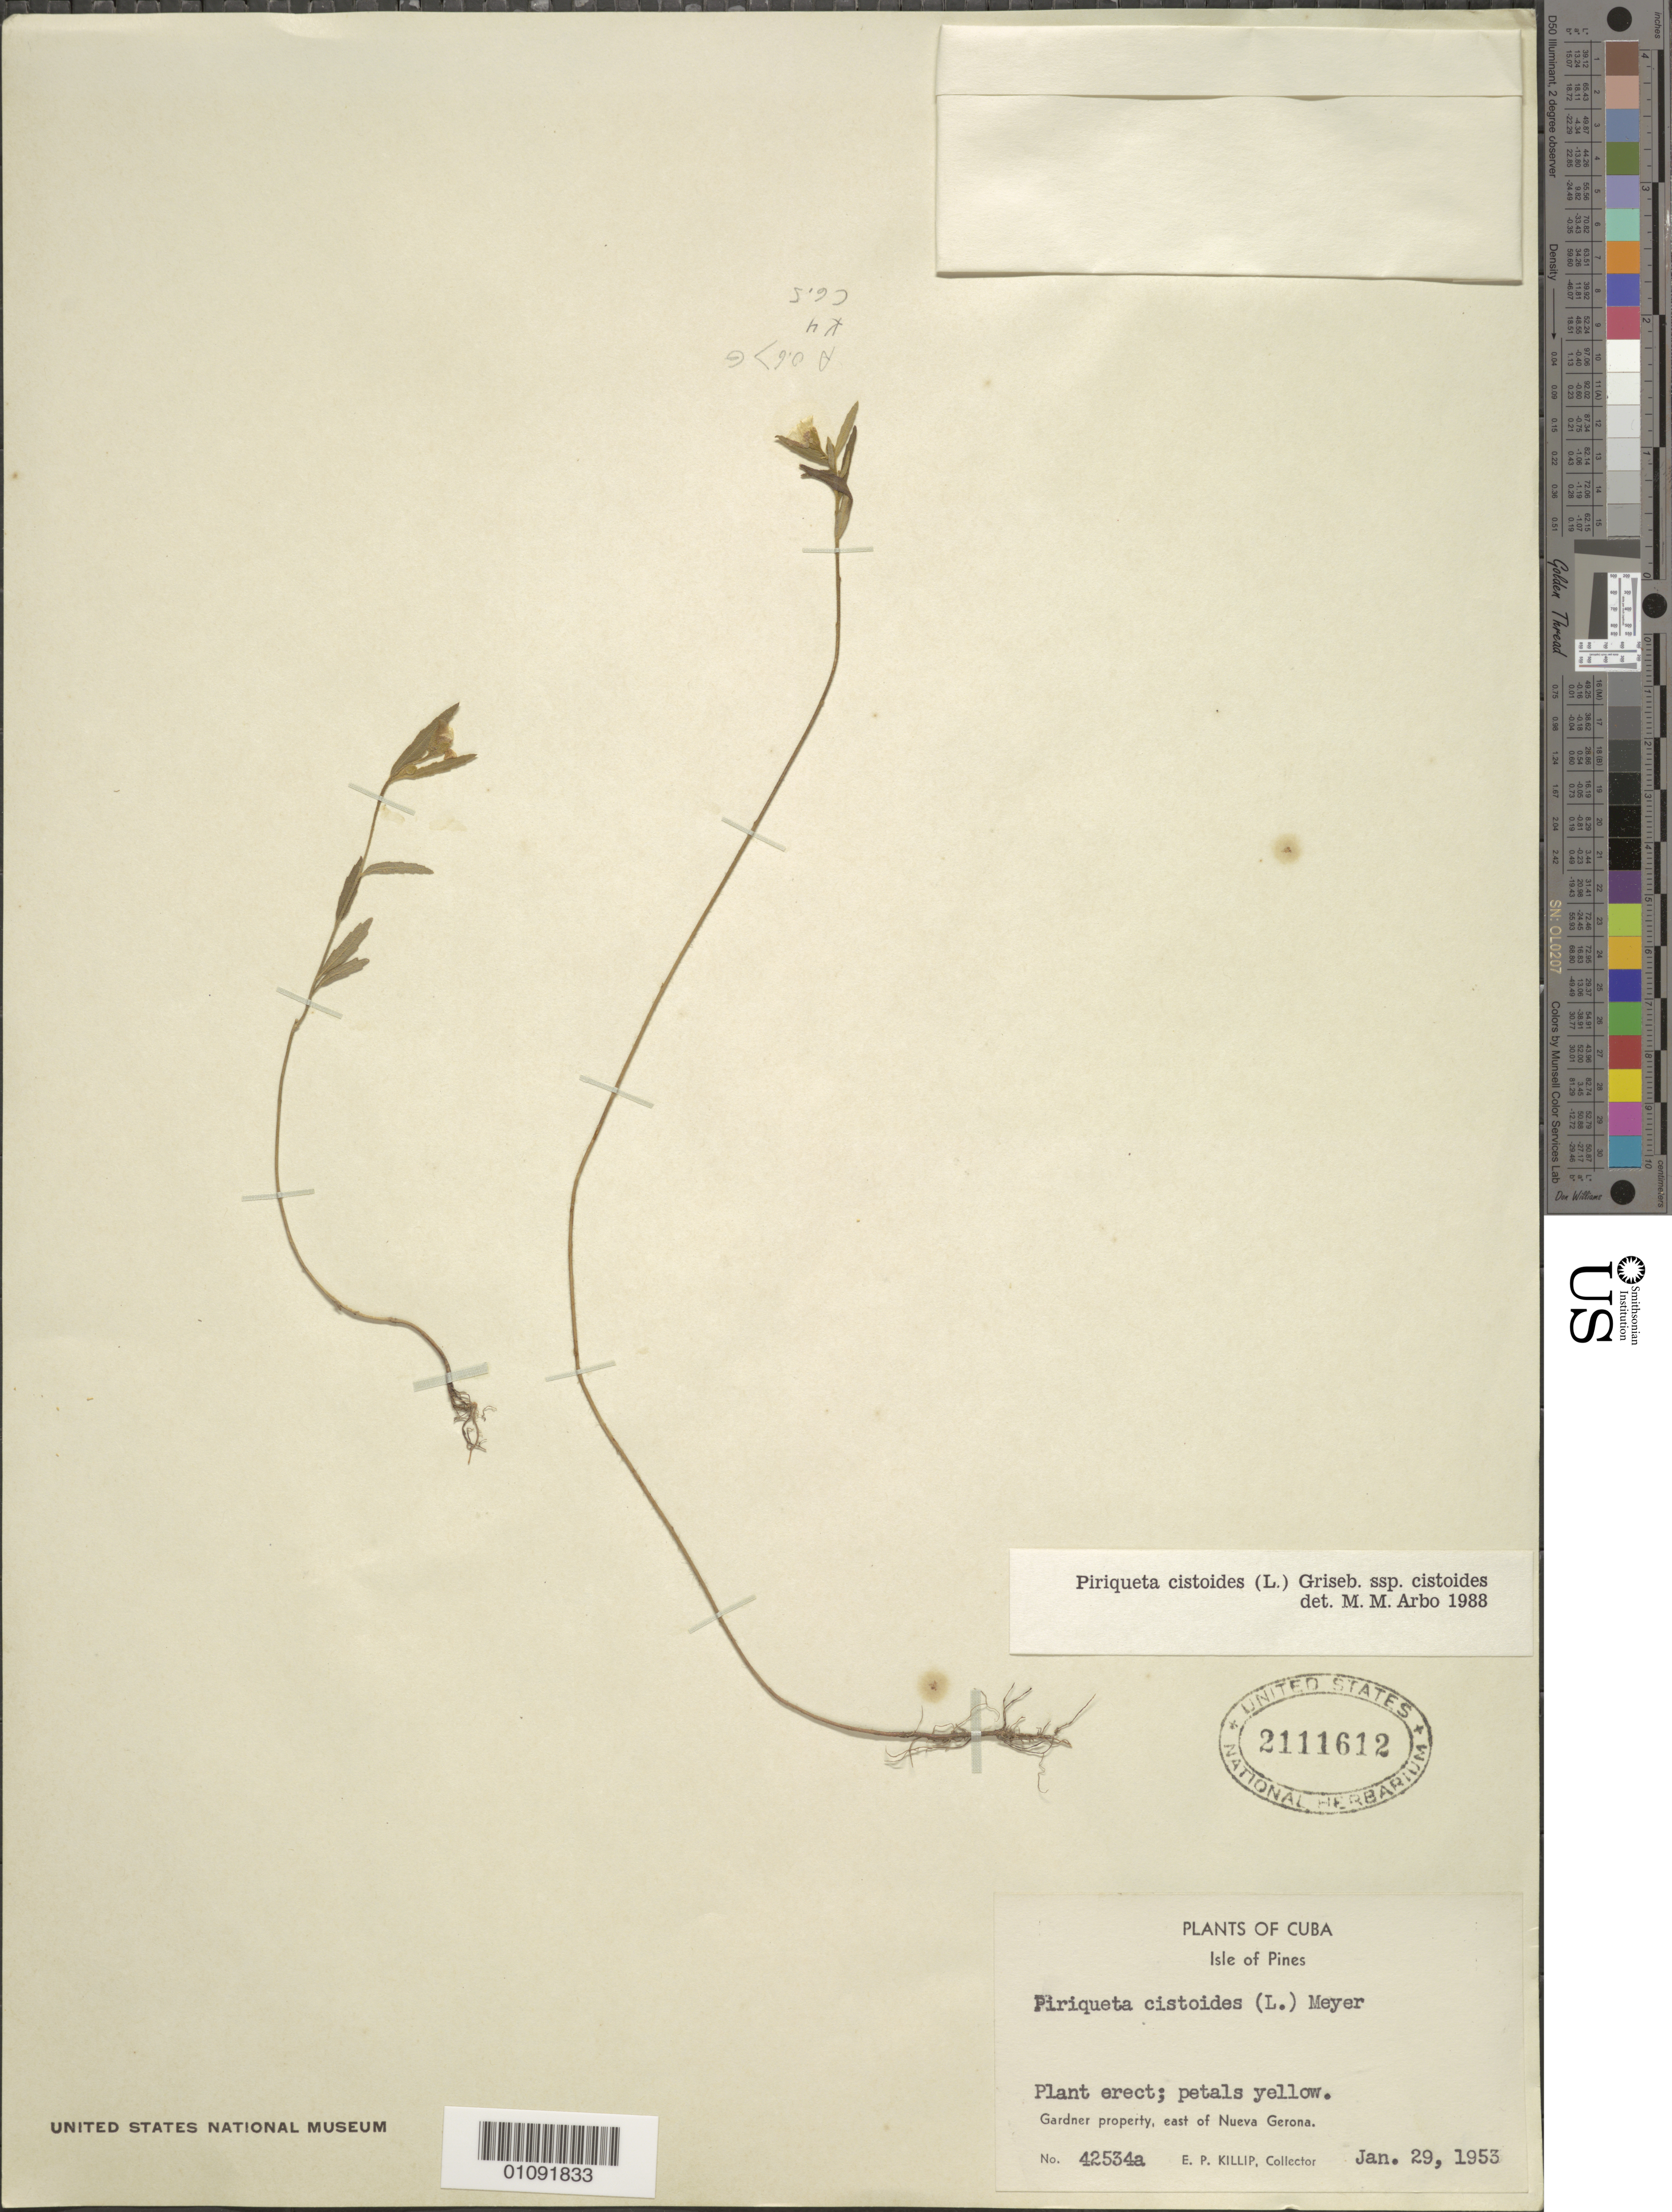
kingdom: Plantae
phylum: Tracheophyta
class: Magnoliopsida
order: Malpighiales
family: Turneraceae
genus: Piriqueta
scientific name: Piriqueta cistoides subsp. cistoides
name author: (L.) Griseb.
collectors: E. P. Killip, E. Dunn, H. A. Hespenheide & D. R. Wiseman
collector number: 42534a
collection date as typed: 29 Jan 1953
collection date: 1953-01-29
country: Cuba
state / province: Isla de La Juventud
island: Isla de la Juventud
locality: Isle of Pines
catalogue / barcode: US 2111612